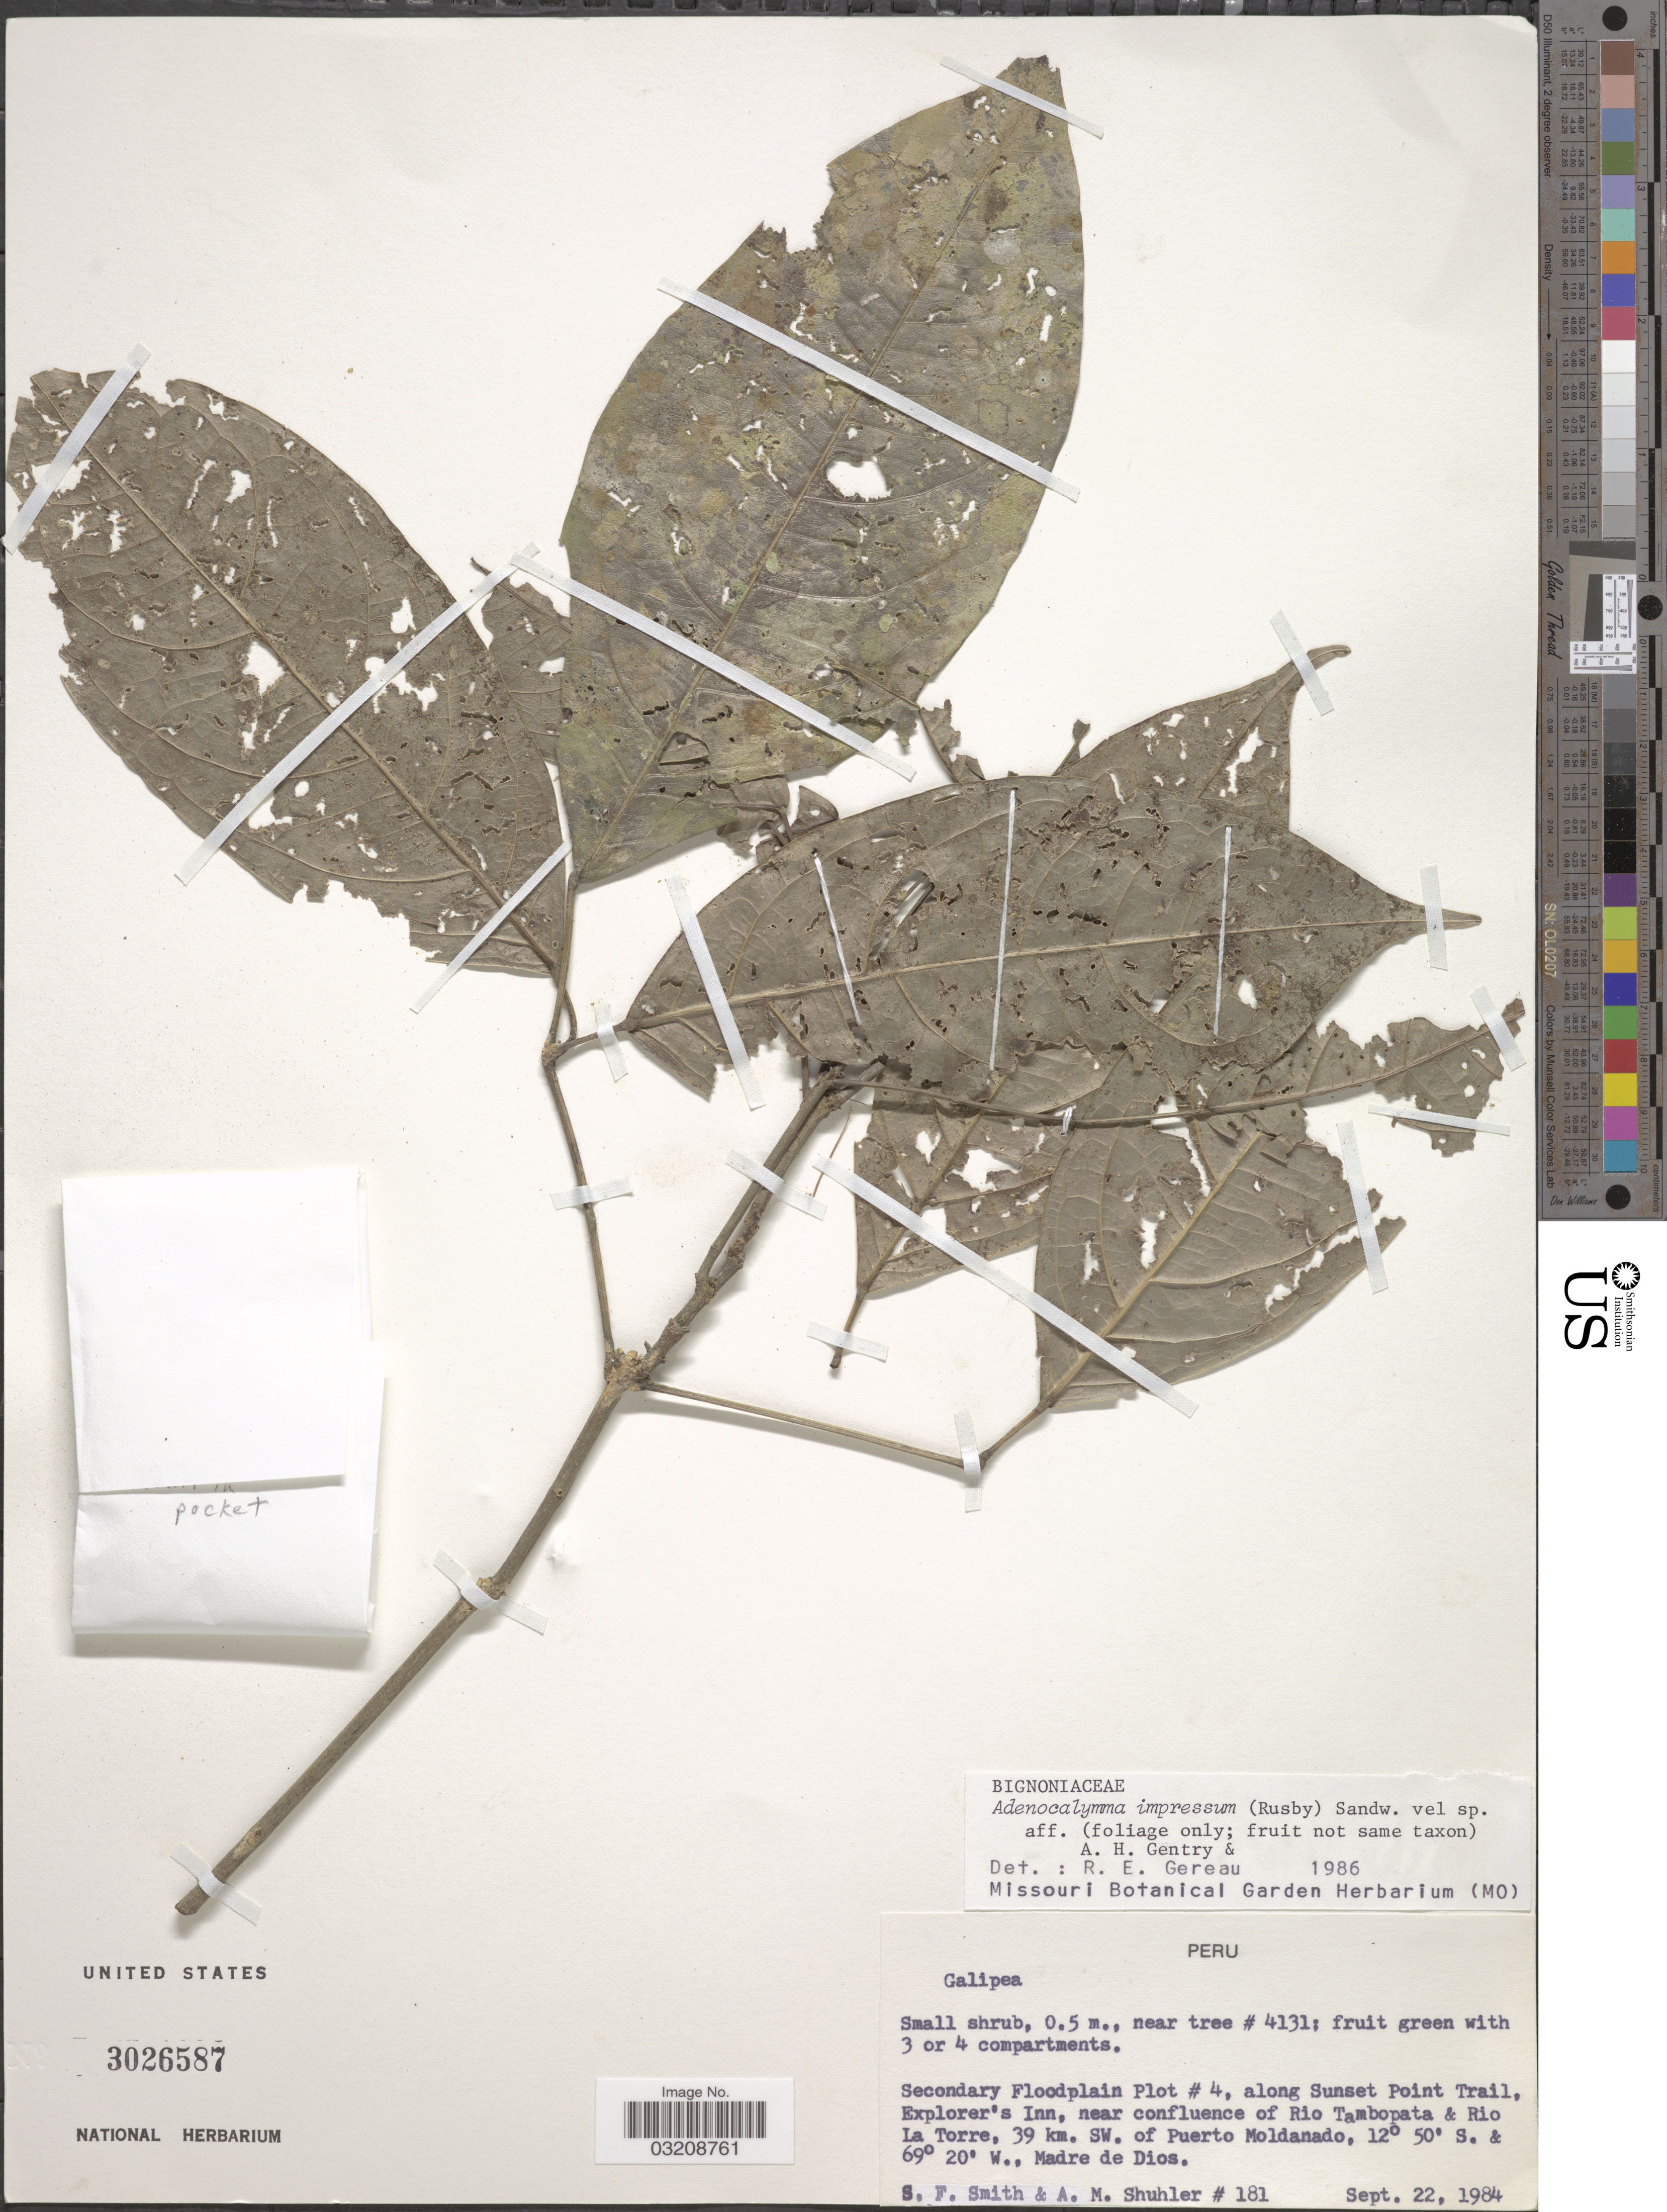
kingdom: Plantae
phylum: Tracheophyta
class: Magnoliopsida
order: Lamiales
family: Bignoniaceae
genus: Adenocalymma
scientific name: Adenocalymma impressum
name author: (Rusby) Sandwith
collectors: S.F. Smith & A. Shuhler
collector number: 181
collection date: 1984-09-22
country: Peru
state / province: Madre de Dios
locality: Secondary Floodplain Plot # 4, along Sunset Point Trail, Explorer's Inn, near confluence of Rio Tambopata & Rio La Torre, 39 km. SW. of Puerto Moldanado.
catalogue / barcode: US 3026587